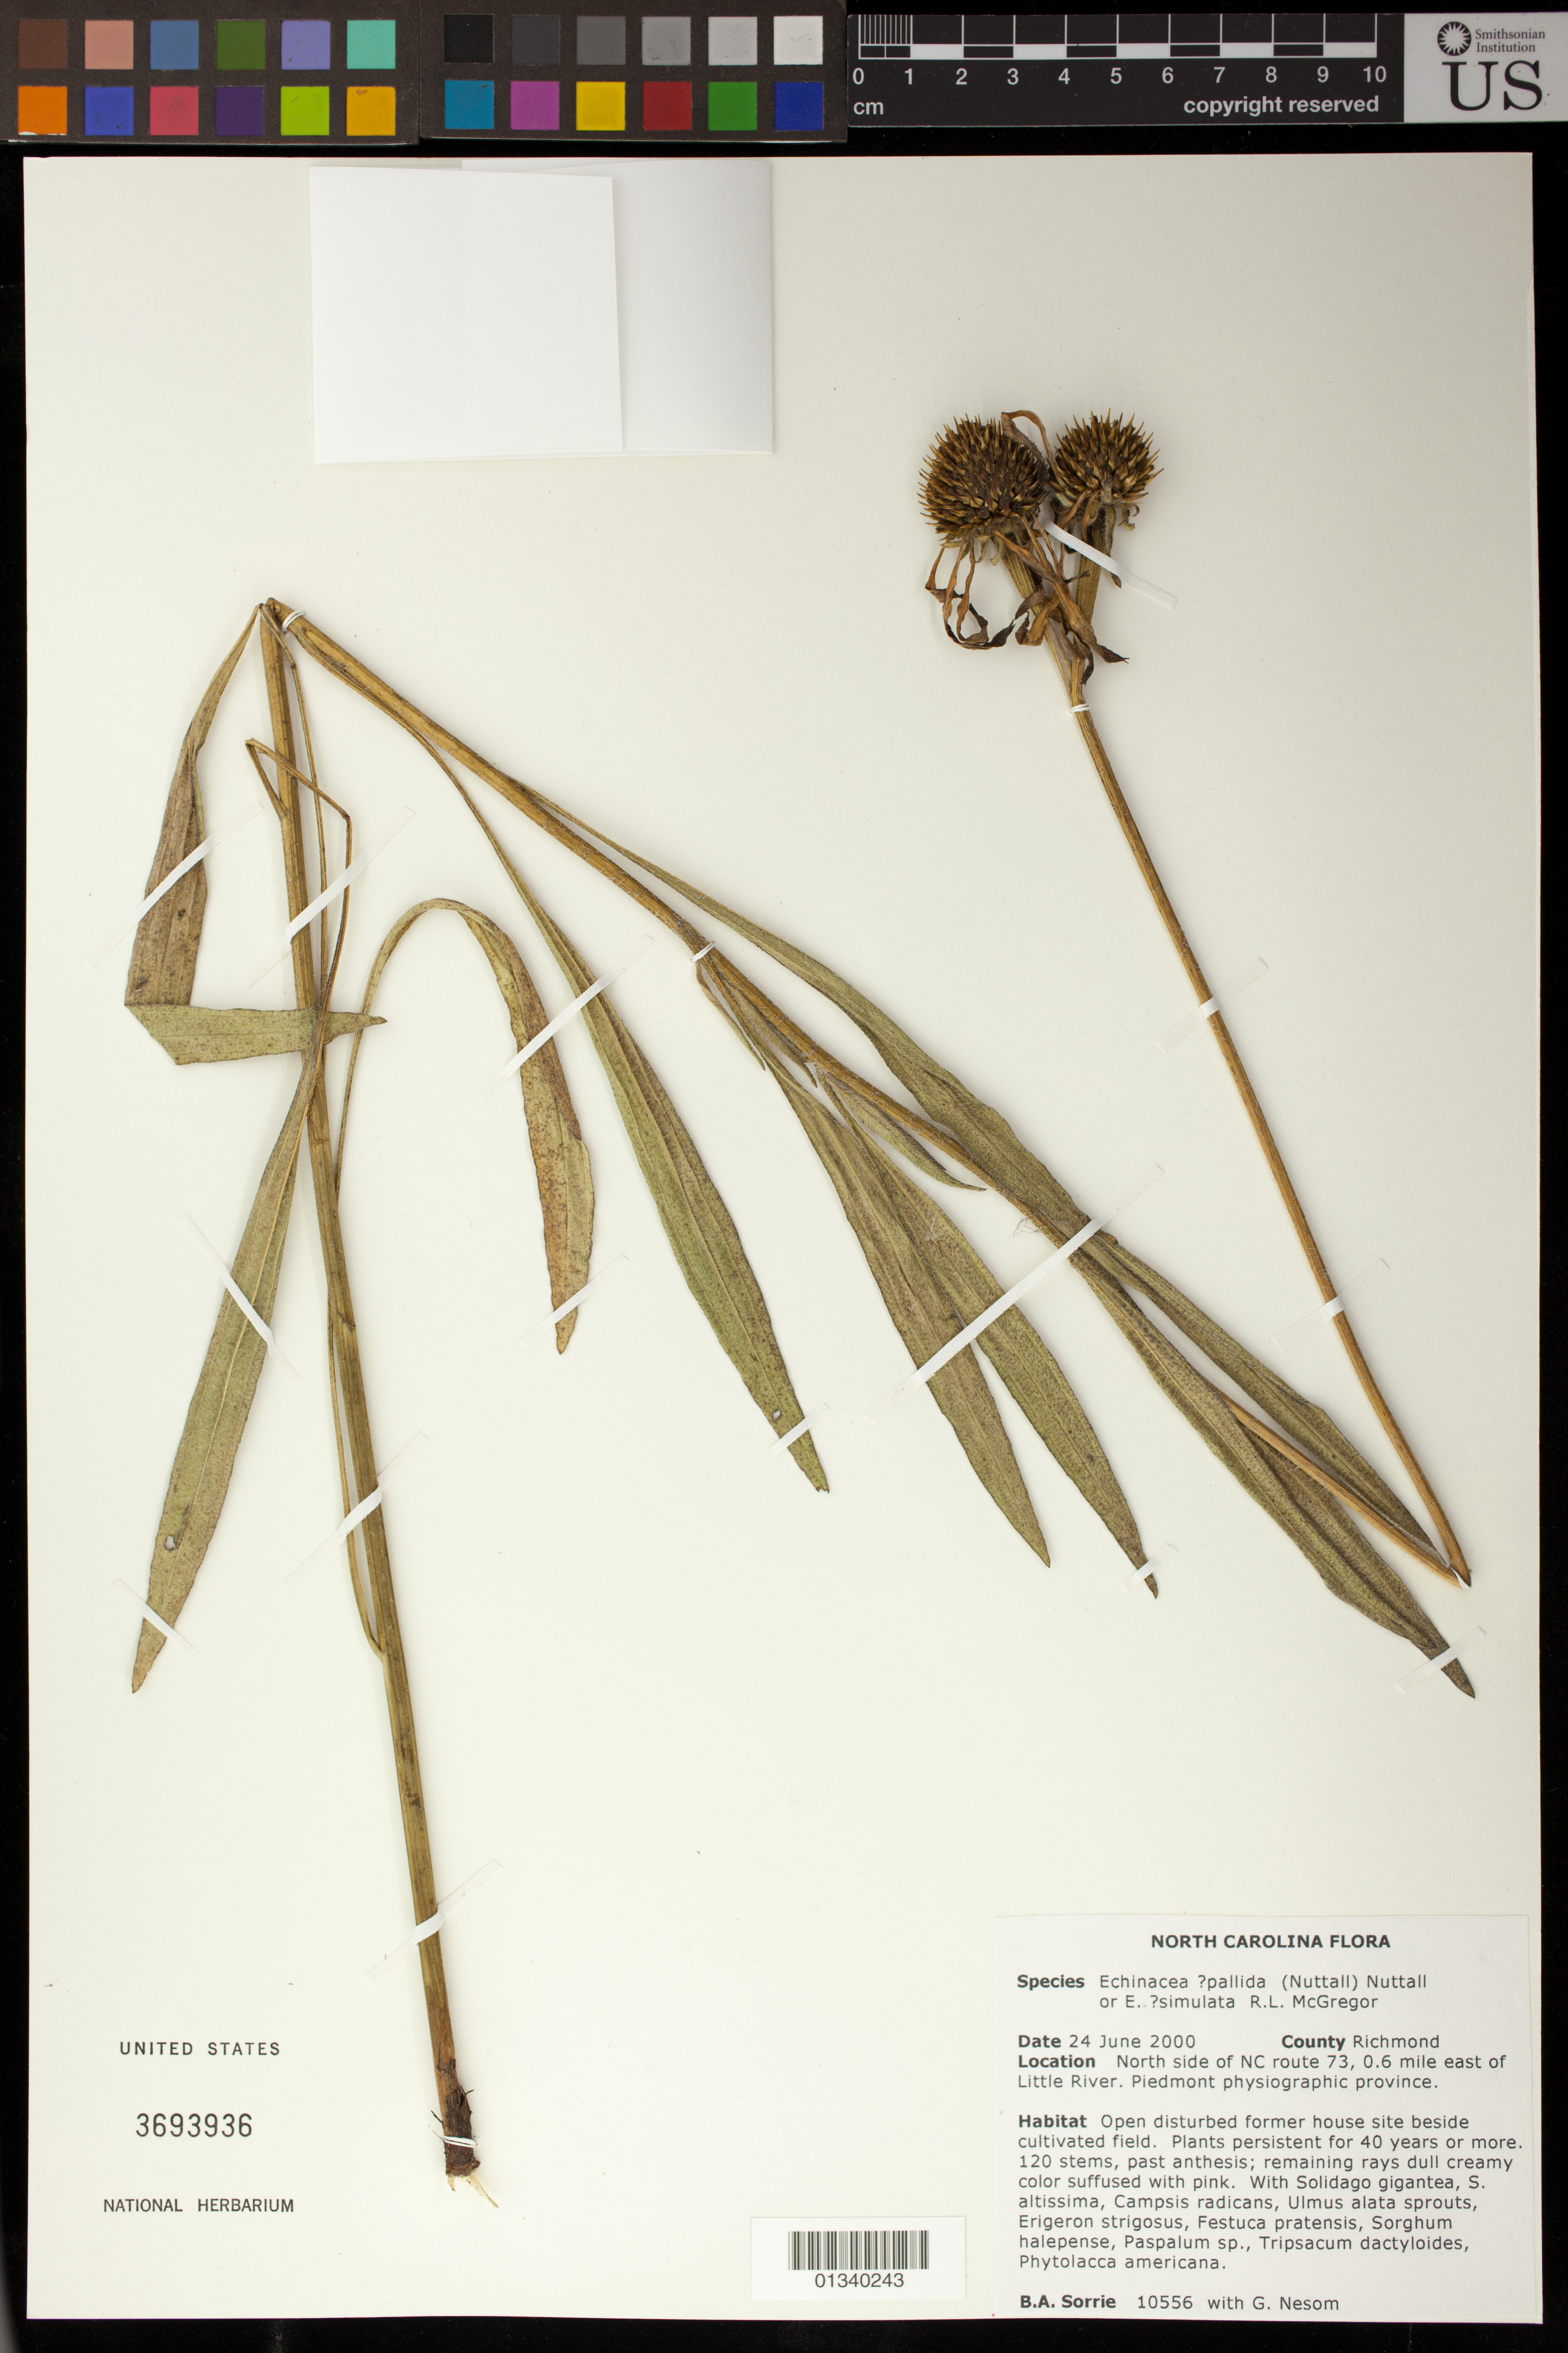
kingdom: Plantae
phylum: Tracheophyta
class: Magnoliopsida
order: Asterales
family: Asteraceae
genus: Echinacea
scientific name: Echinacea pallida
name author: (Nutt.) Nutt.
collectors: B. A. Sorrie & G. Nesom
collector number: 10556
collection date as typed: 24 June 2000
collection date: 2000-06-24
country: United States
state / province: North Carolina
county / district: Richmond County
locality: N side of NC route 73, 0.6 miles E of Little River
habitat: Piedmont physoigraphic province. Open disturbed former house site beside cultivated field.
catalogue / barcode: US 3693936